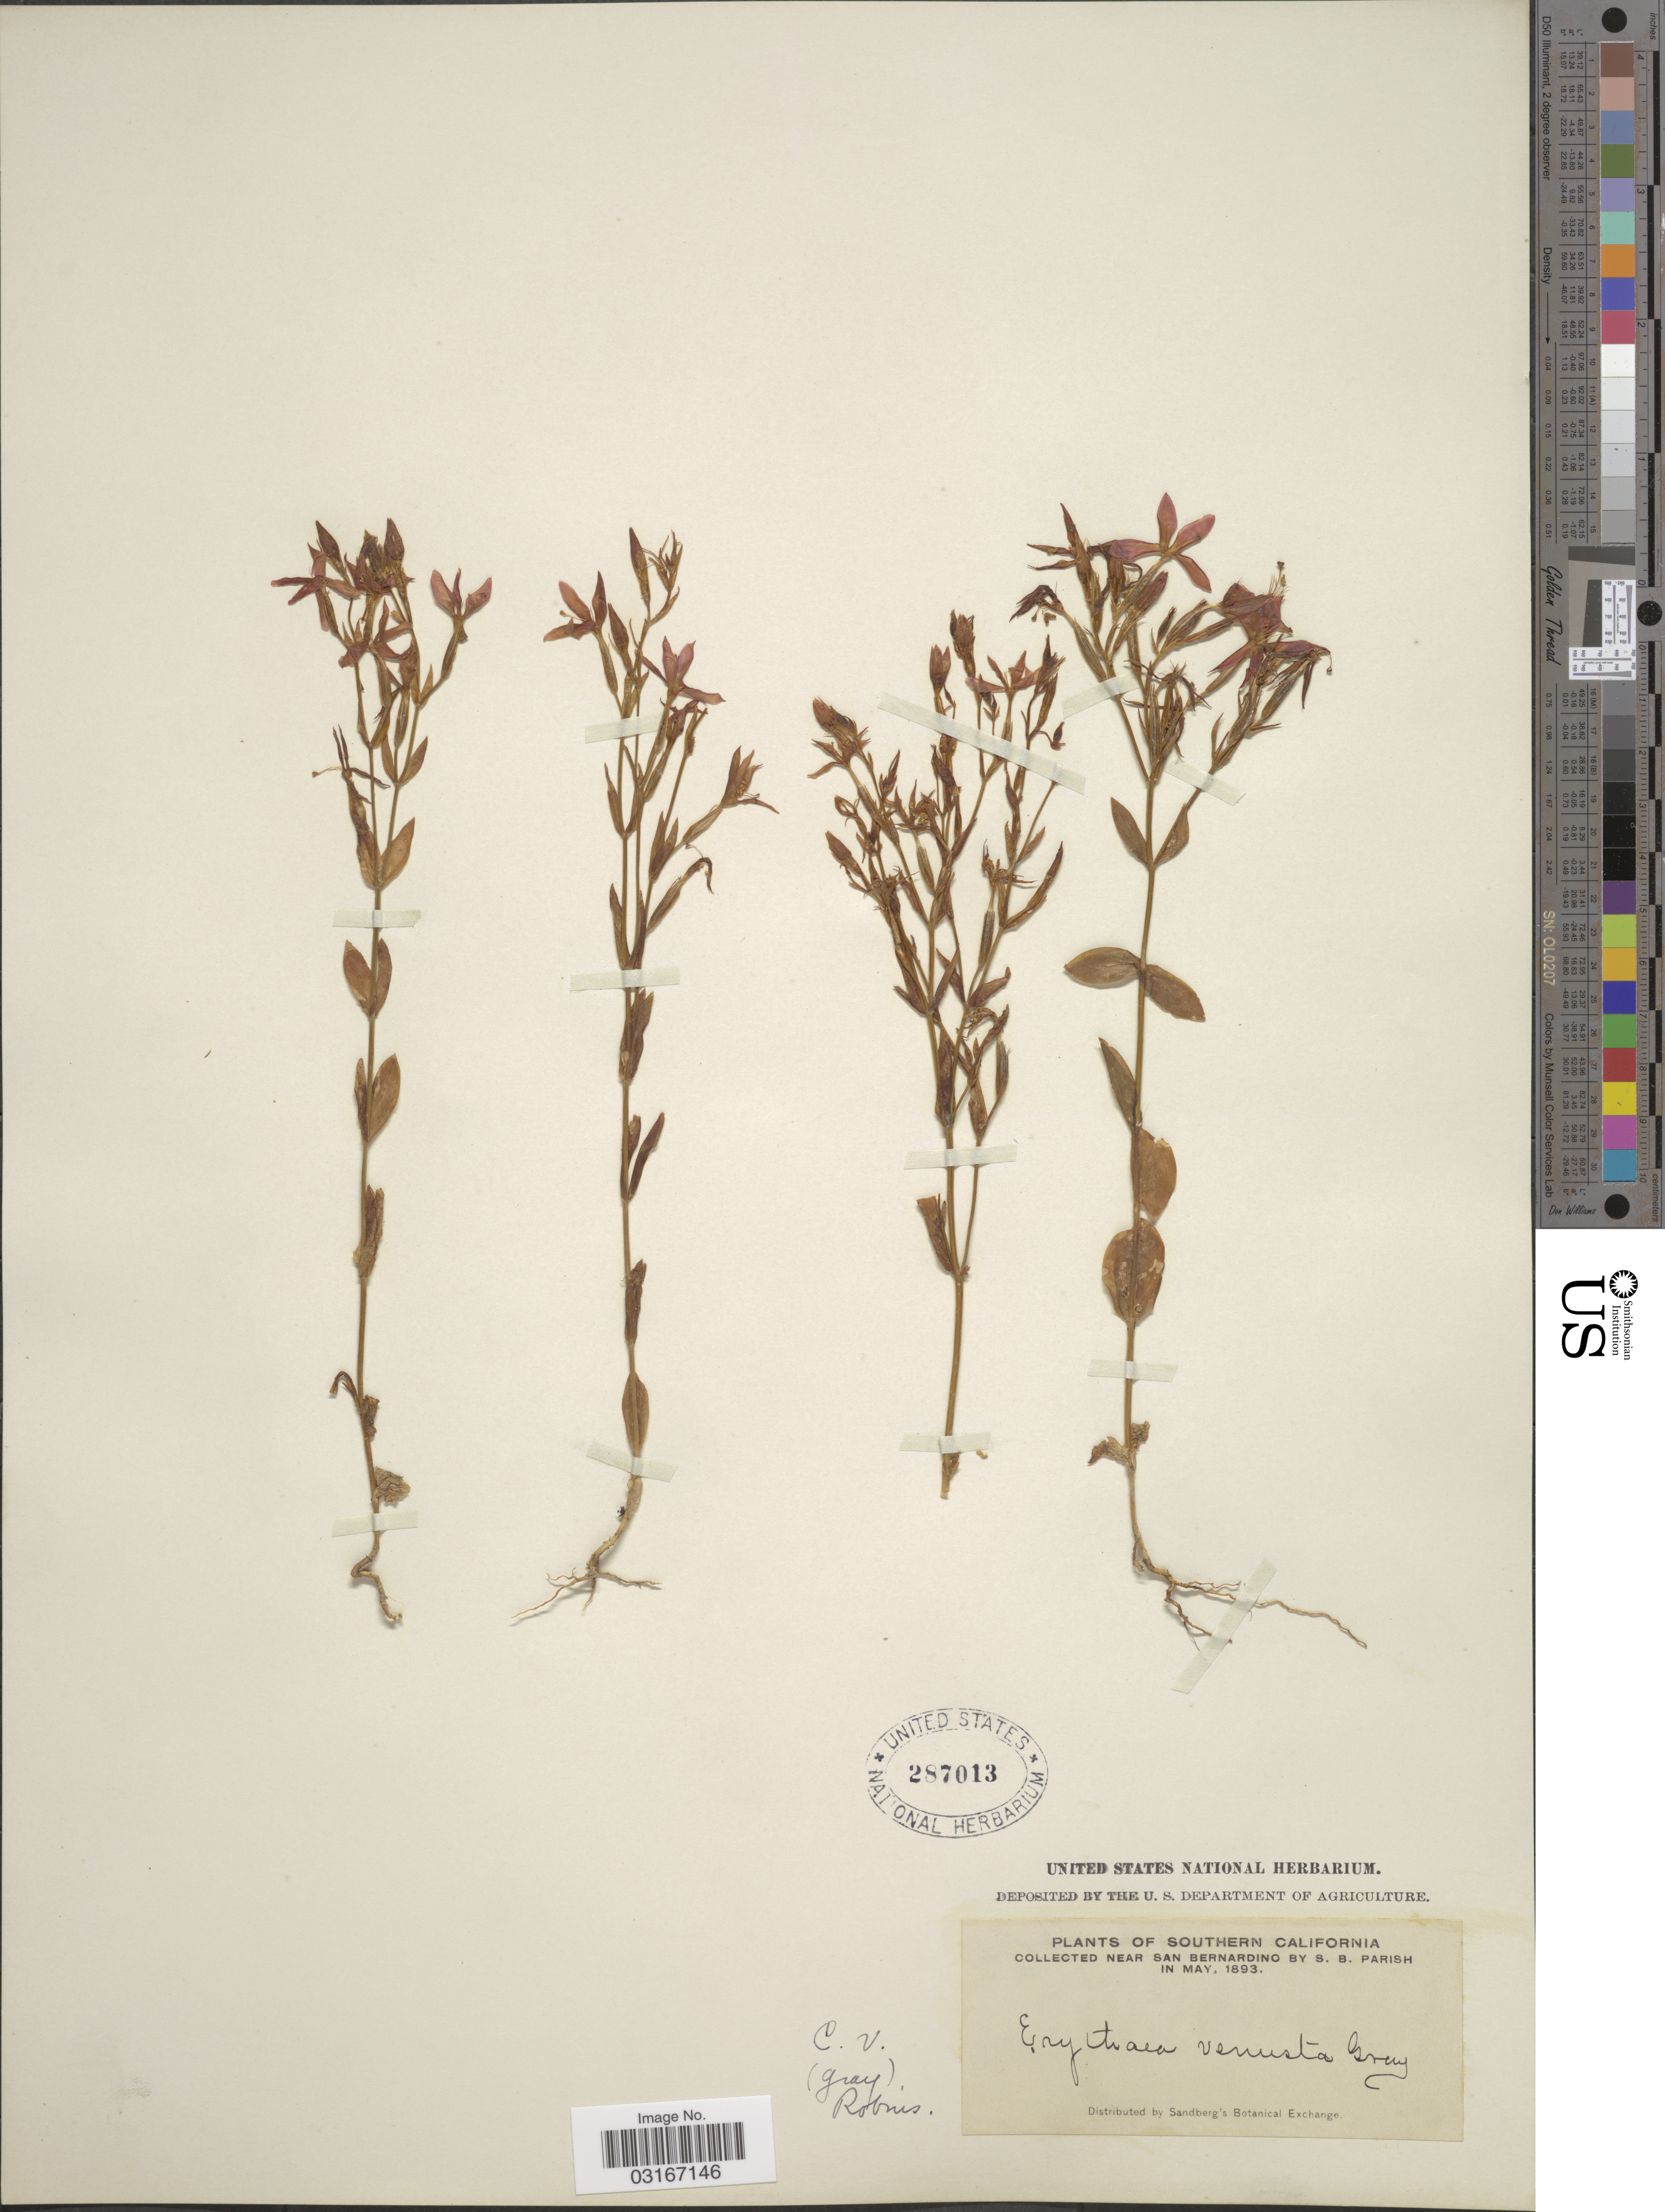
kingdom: Plantae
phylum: Tracheophyta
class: Magnoliopsida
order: Gentianales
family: Gentianaceae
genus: Centaurium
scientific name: Centaurium venustum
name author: (A. Gray) B.L. Rob.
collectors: S. B. Parish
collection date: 1893-05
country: United States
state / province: California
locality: Southern California. Collected near San Berbardino.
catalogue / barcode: US 287013